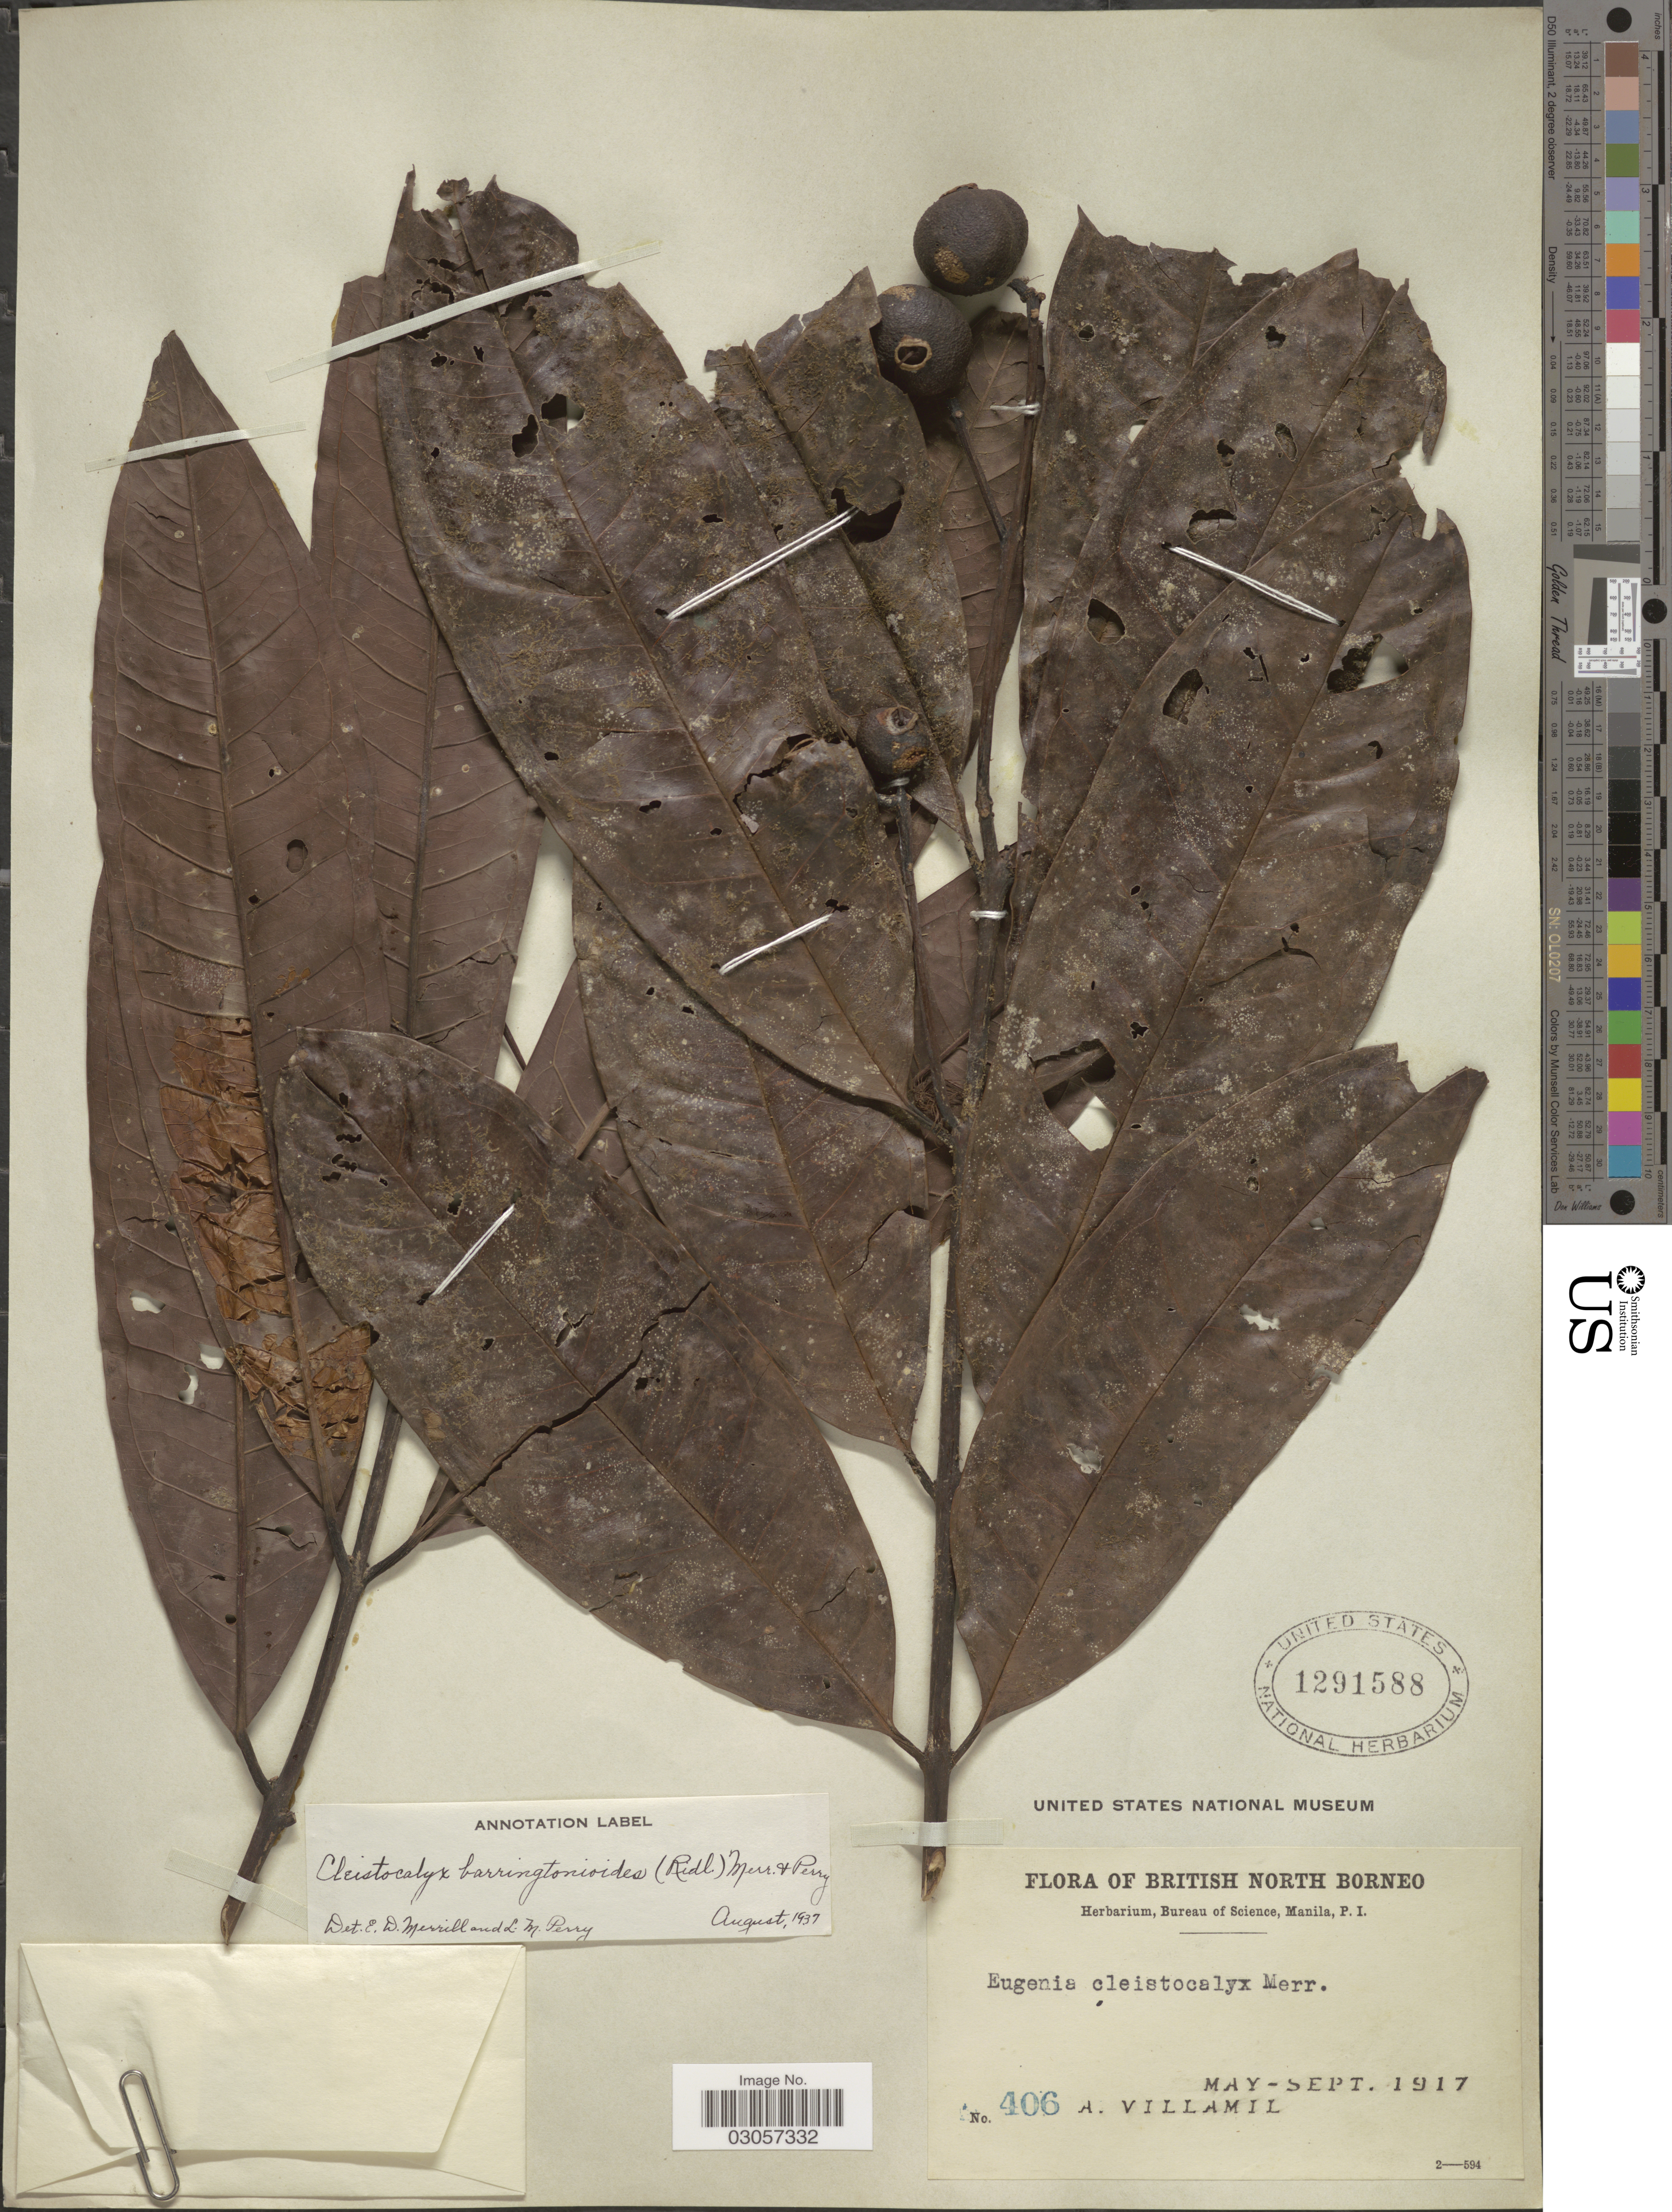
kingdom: Plantae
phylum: Tracheophyta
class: Magnoliopsida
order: Myrtales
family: Myrtaceae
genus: Syzygium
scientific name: Syzygium barringtonioides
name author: (Ridl.) Masam.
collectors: A. Villamil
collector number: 406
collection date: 1917-05/1917-09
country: Malaysia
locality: British North Borneo.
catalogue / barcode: US 1291588